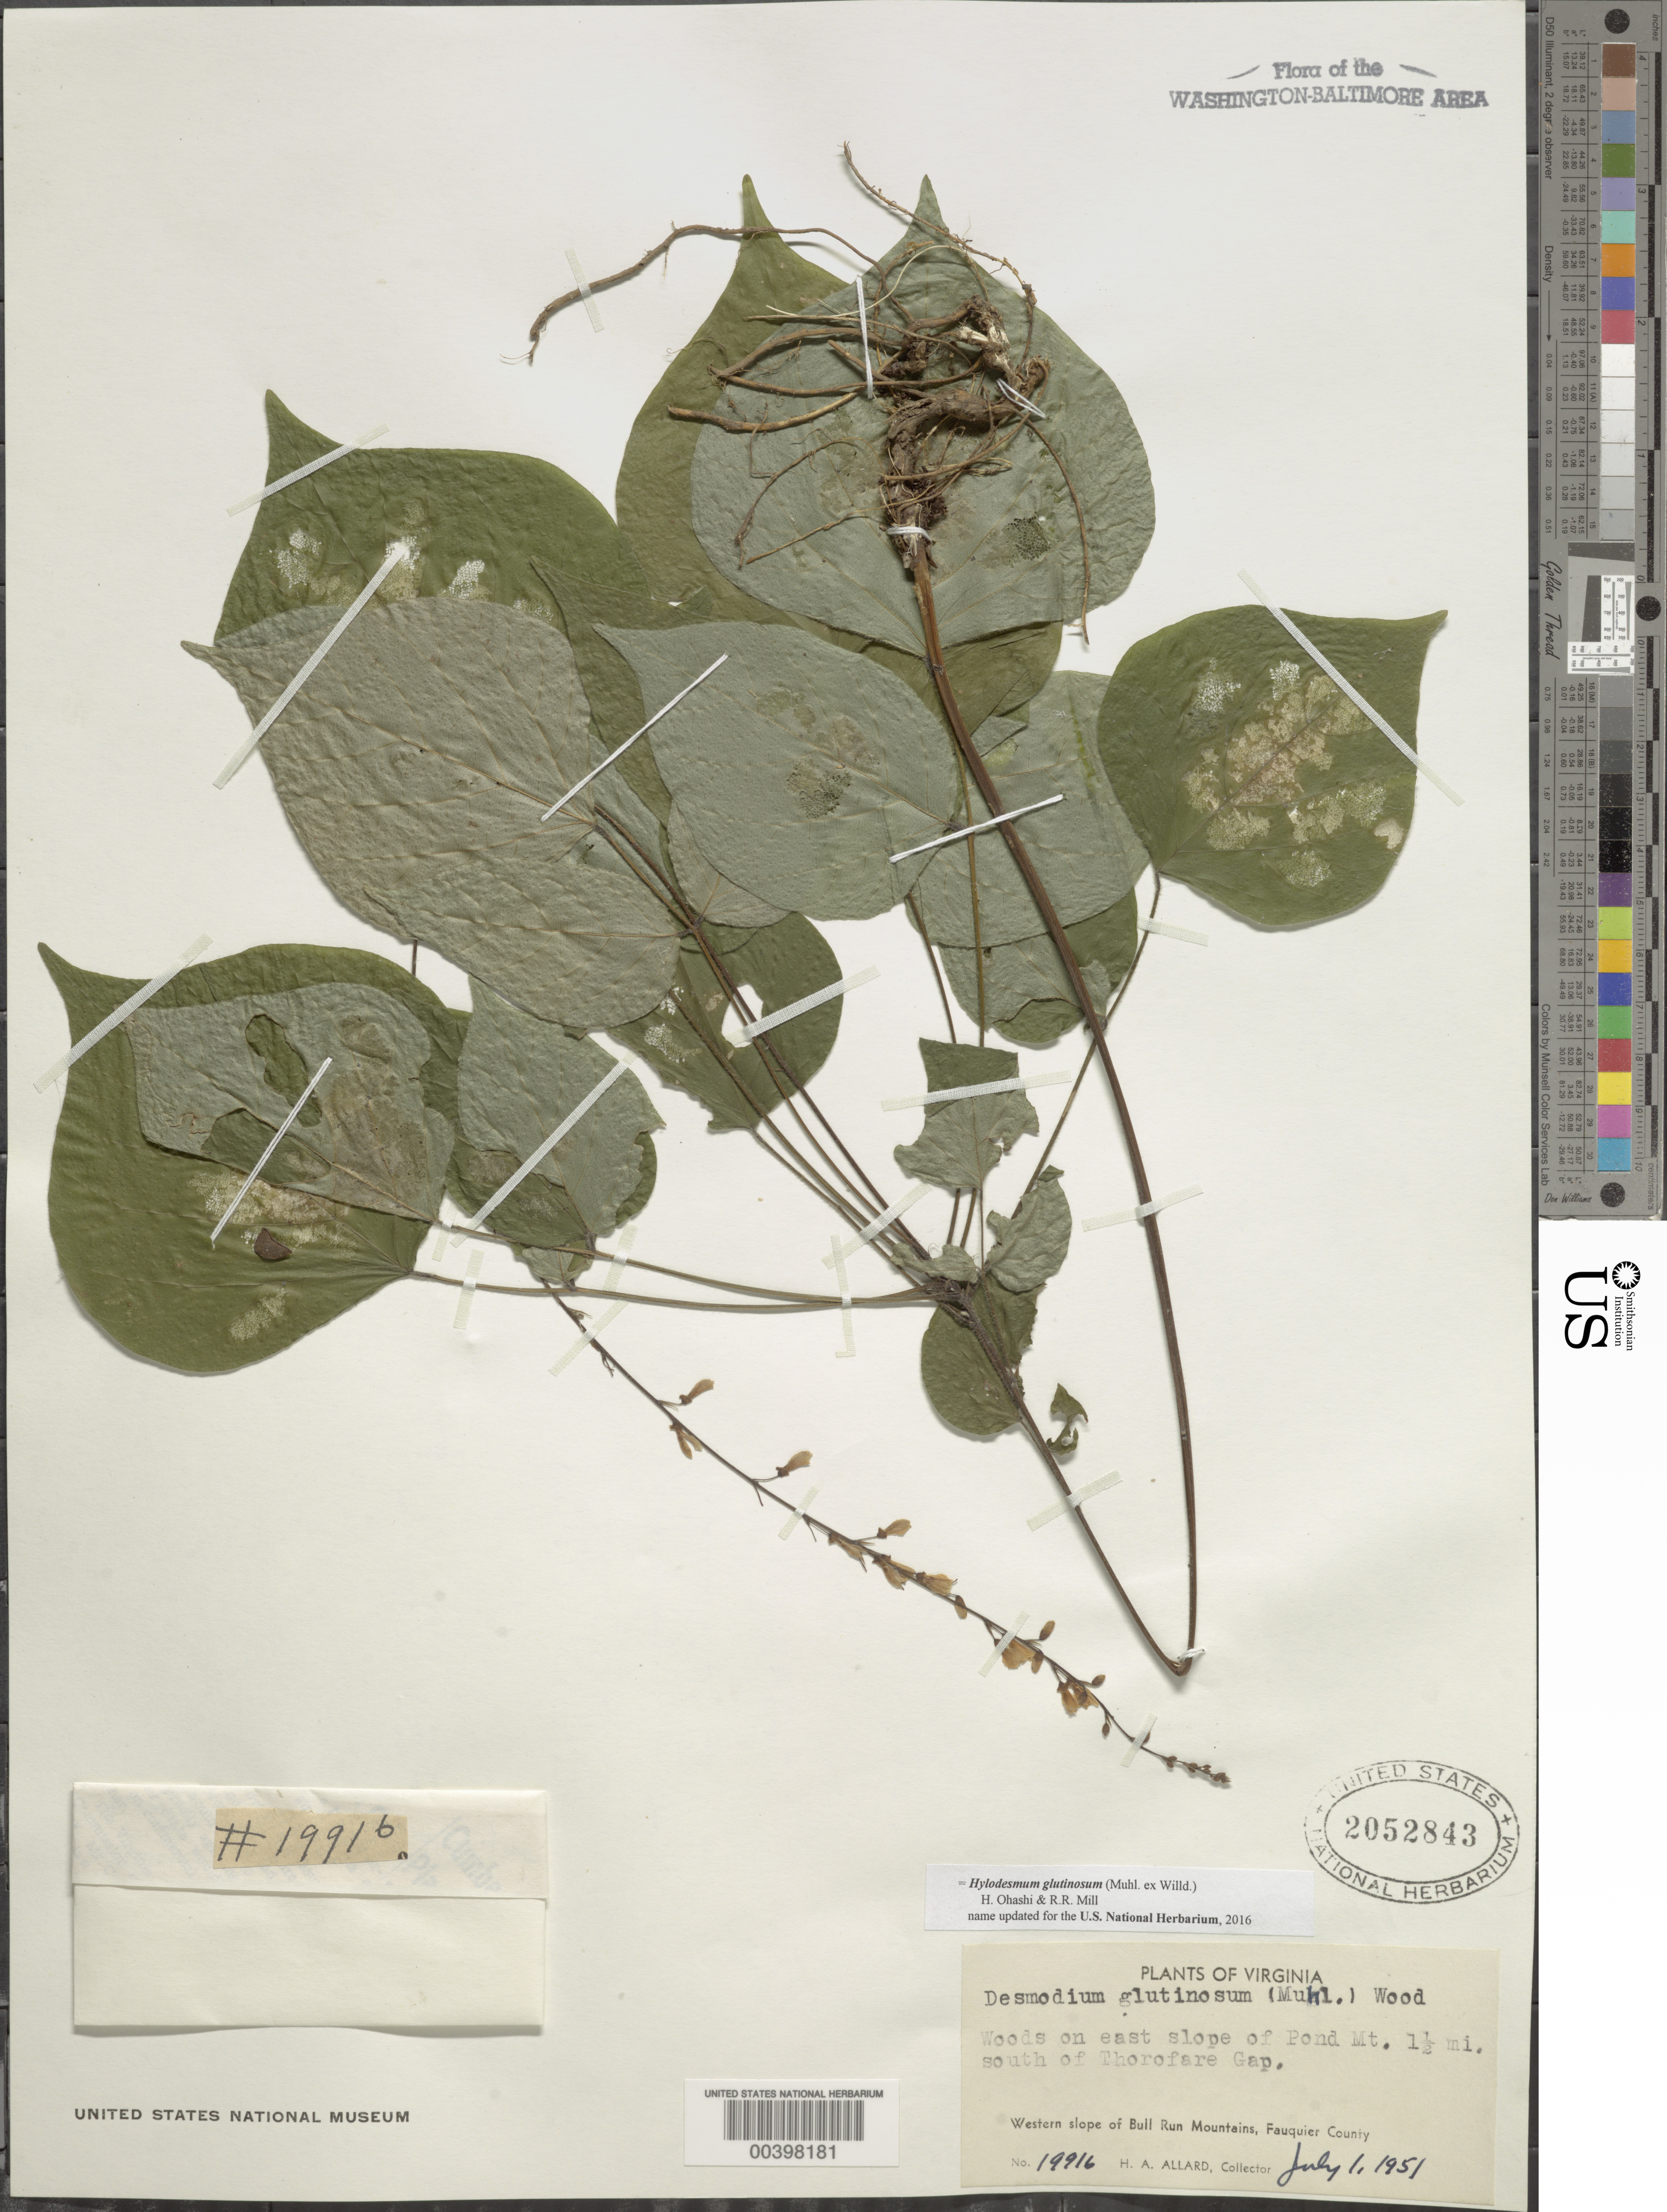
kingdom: Plantae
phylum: Tracheophyta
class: Magnoliopsida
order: Fabales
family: Fabaceae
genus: Hylodesmum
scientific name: Hylodesmum glutinosum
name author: (Muhl. ex Willd.) H. Ohashi & R.R. Mill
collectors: H. A. Allard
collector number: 19916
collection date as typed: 01 Jul 1951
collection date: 1951-07-01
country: United States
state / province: Virginia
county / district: Fauquier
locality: Pond Mountain, south of Thorofare Gap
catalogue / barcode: US 2052843